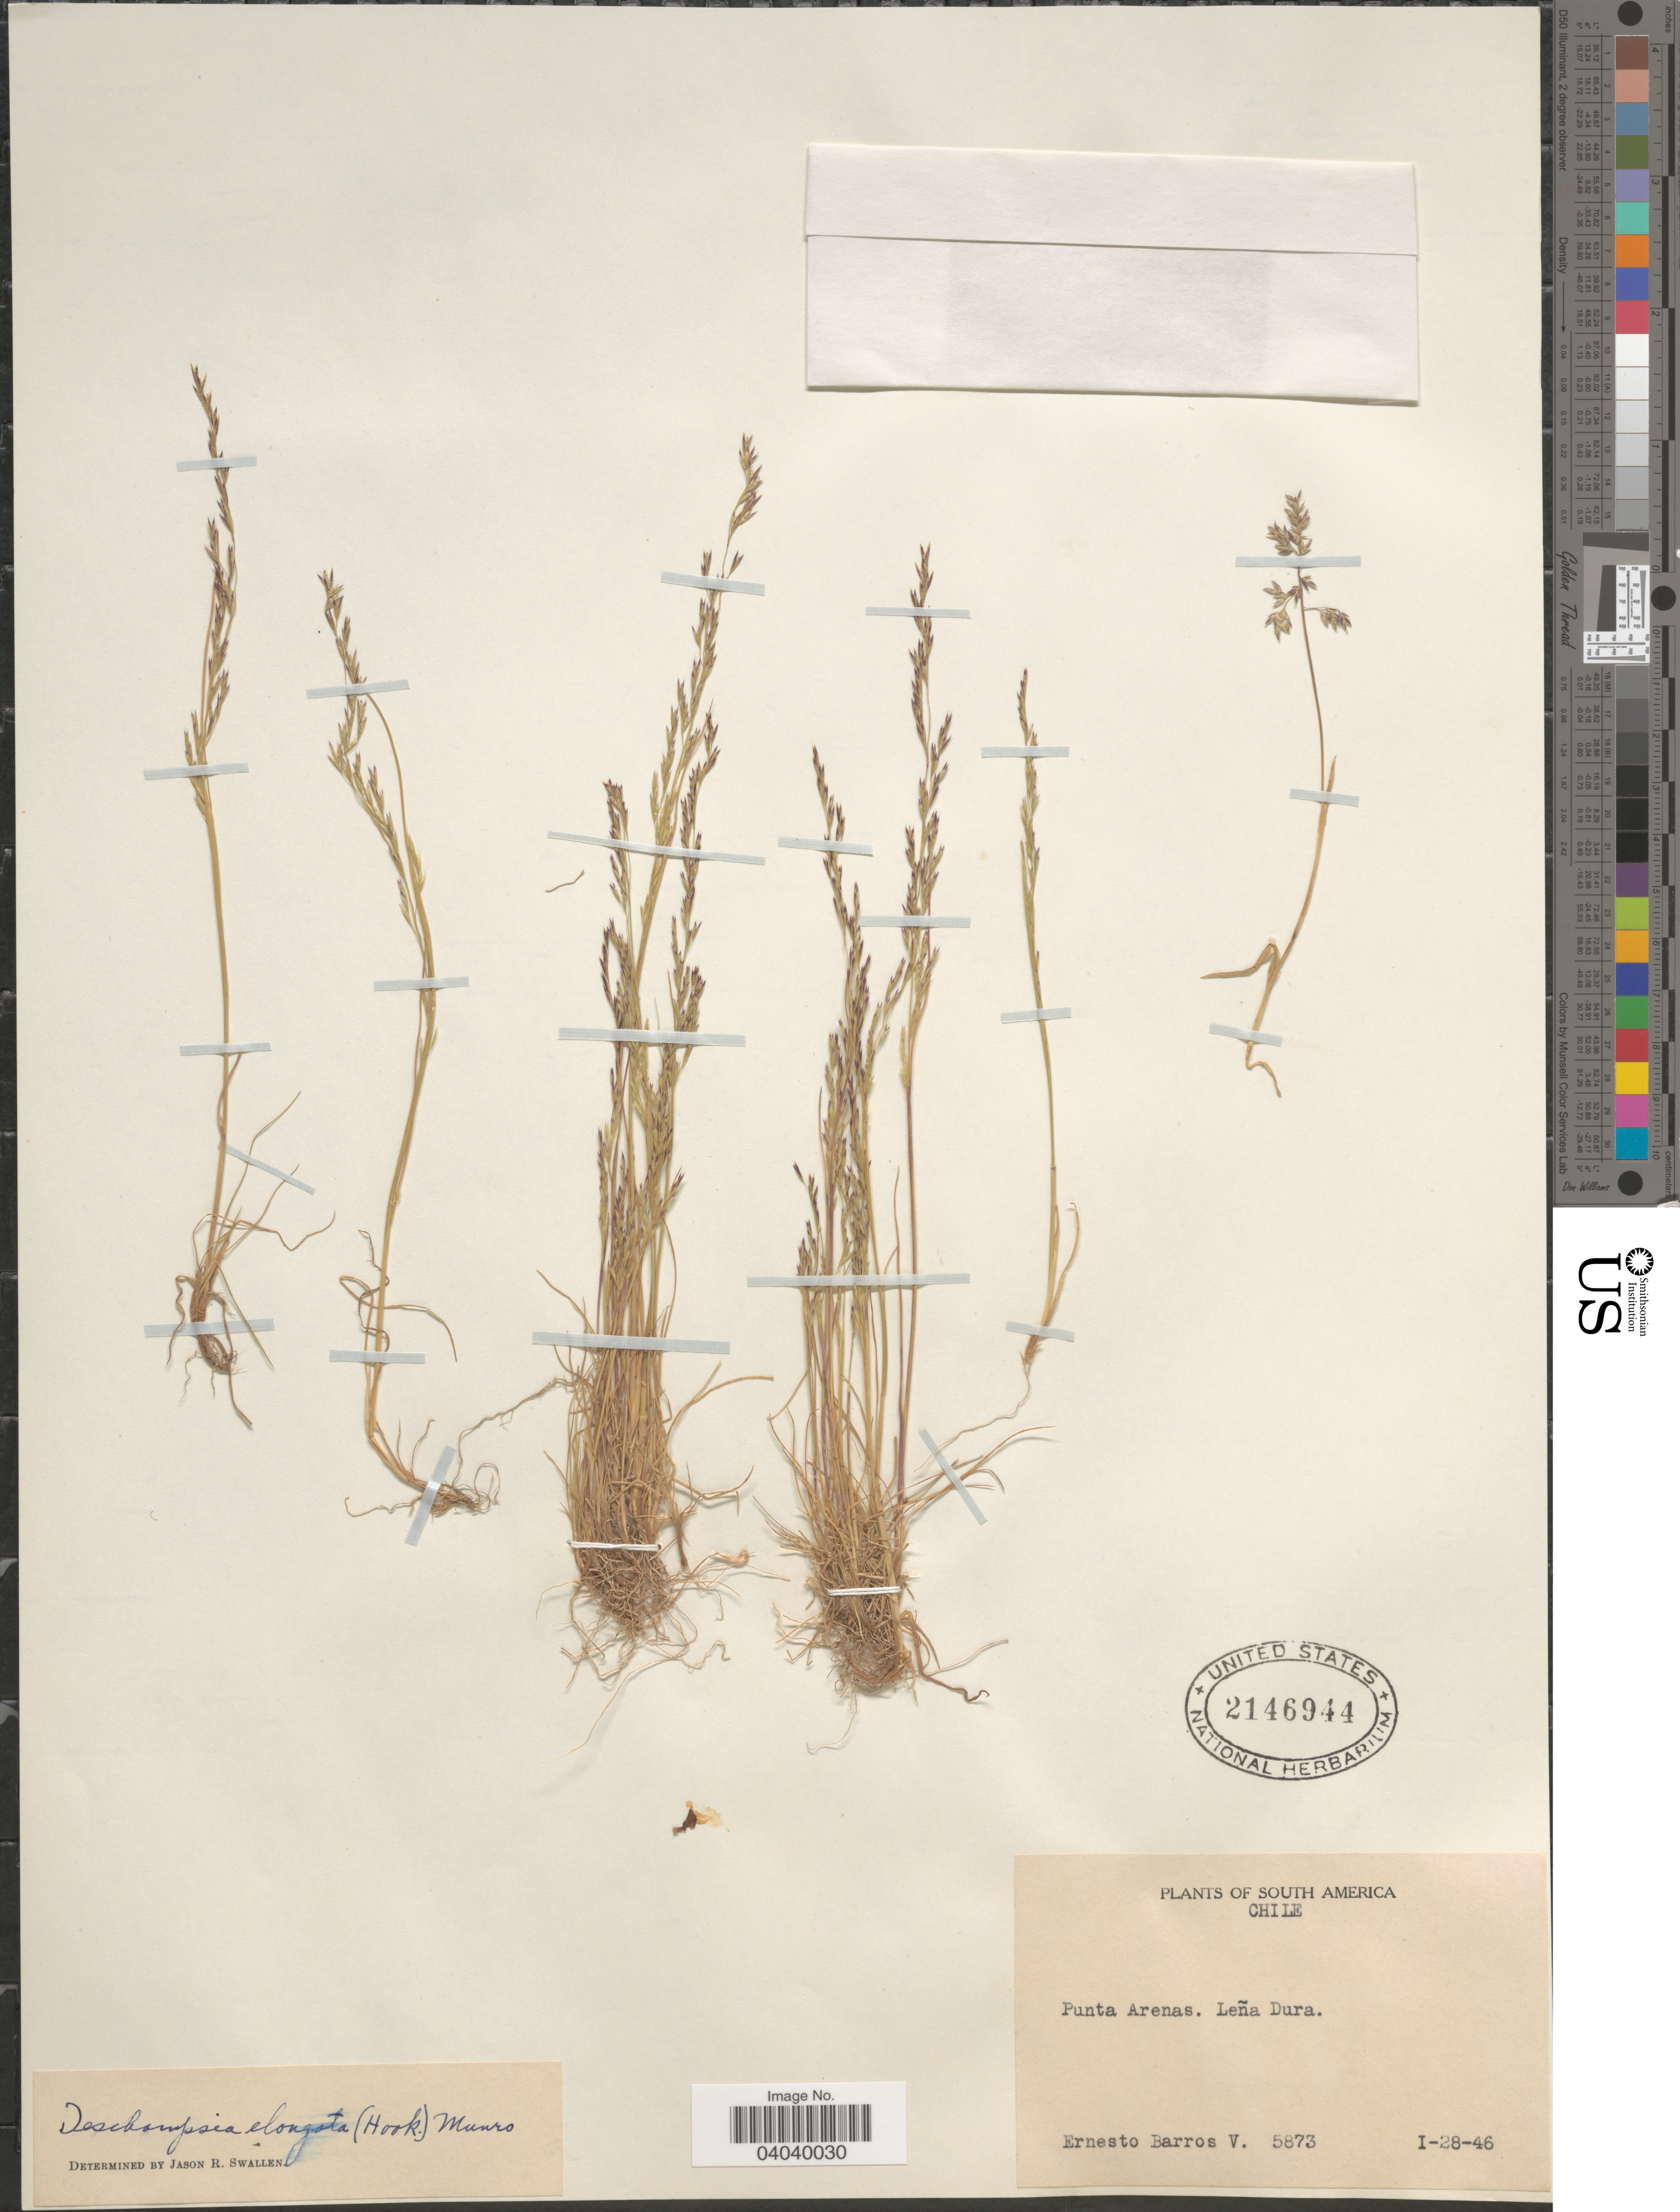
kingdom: Plantae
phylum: Tracheophyta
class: Liliopsida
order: Poales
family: Poaceae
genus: Deschampsia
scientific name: Deschampsia elongata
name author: (Hook.) Munro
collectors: E. Barros V.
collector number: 5873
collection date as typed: Transcribed d/m/y: 28/1/46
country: Chile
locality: Punta Arenas, Leña Dura.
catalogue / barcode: US 2146944